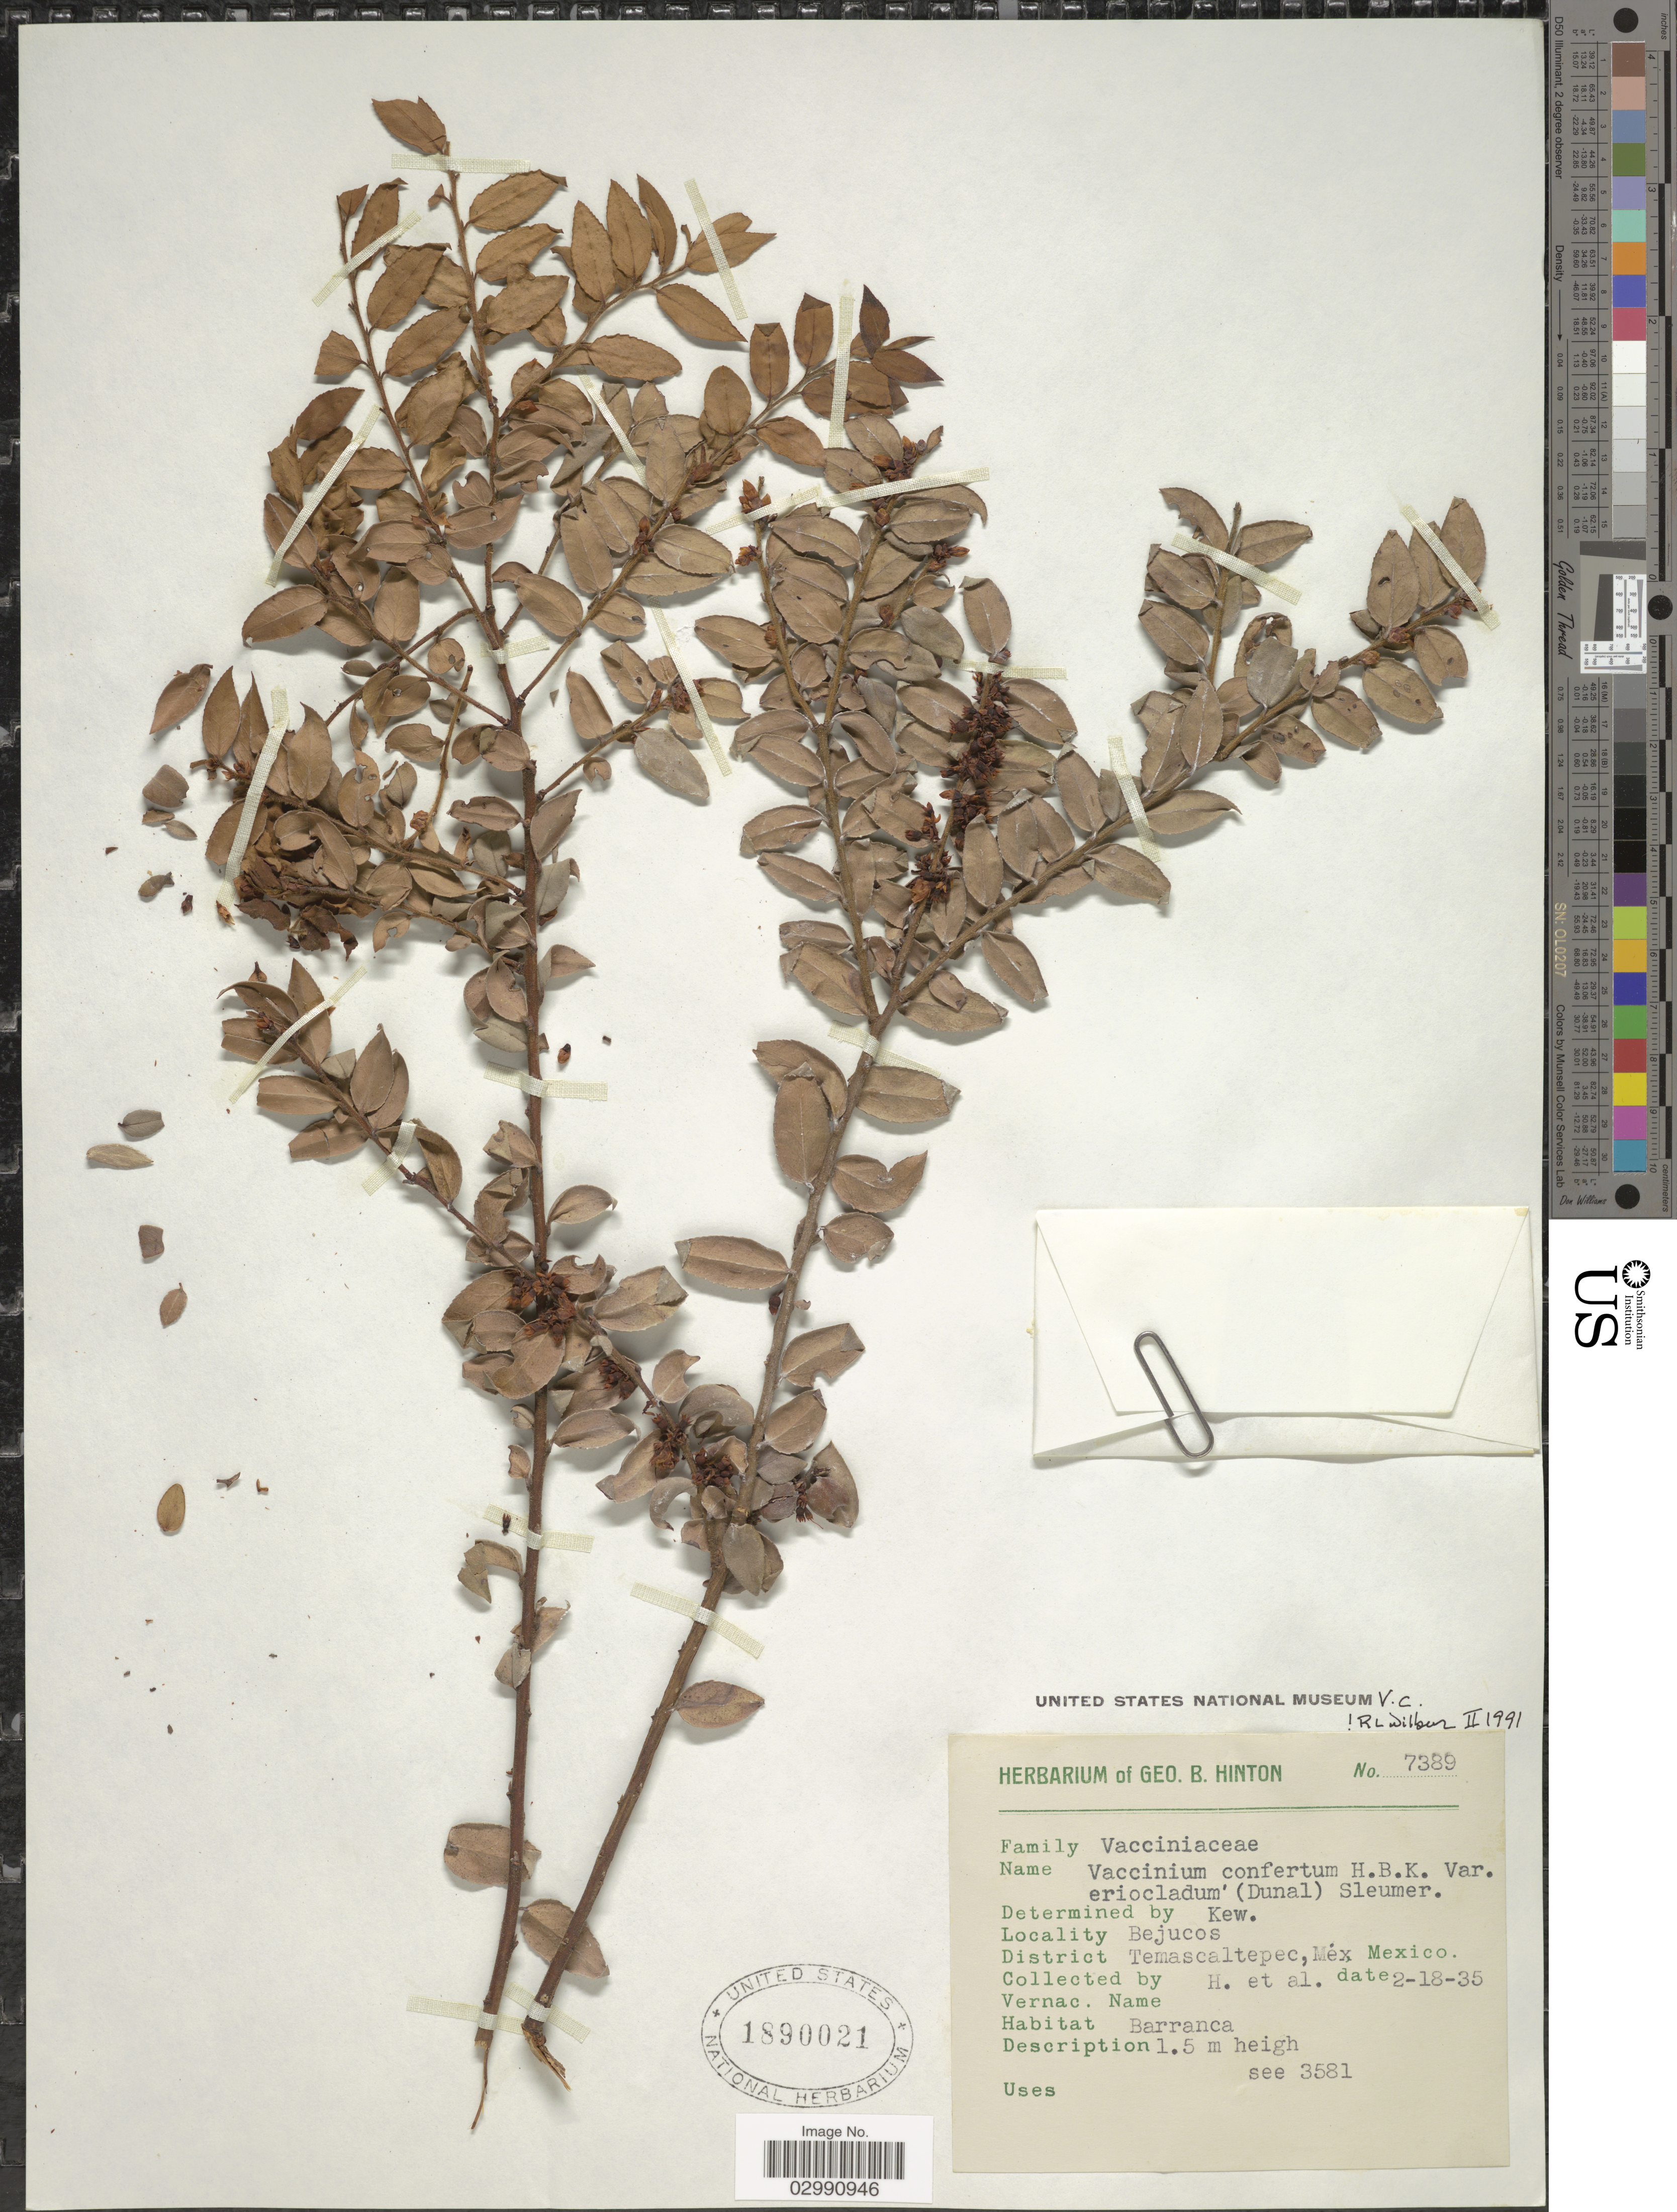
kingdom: Plantae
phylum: Tracheophyta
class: Magnoliopsida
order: Ericales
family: Ericaceae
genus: Vaccinium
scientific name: Vaccinium confertum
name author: Kunth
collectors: G. B. Hinton & et al.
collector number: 7389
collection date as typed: Transcribed d/m/y: 18/2/35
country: Mexico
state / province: México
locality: Bejucos. District Temascaltepec, Méx.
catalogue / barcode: US 1890021